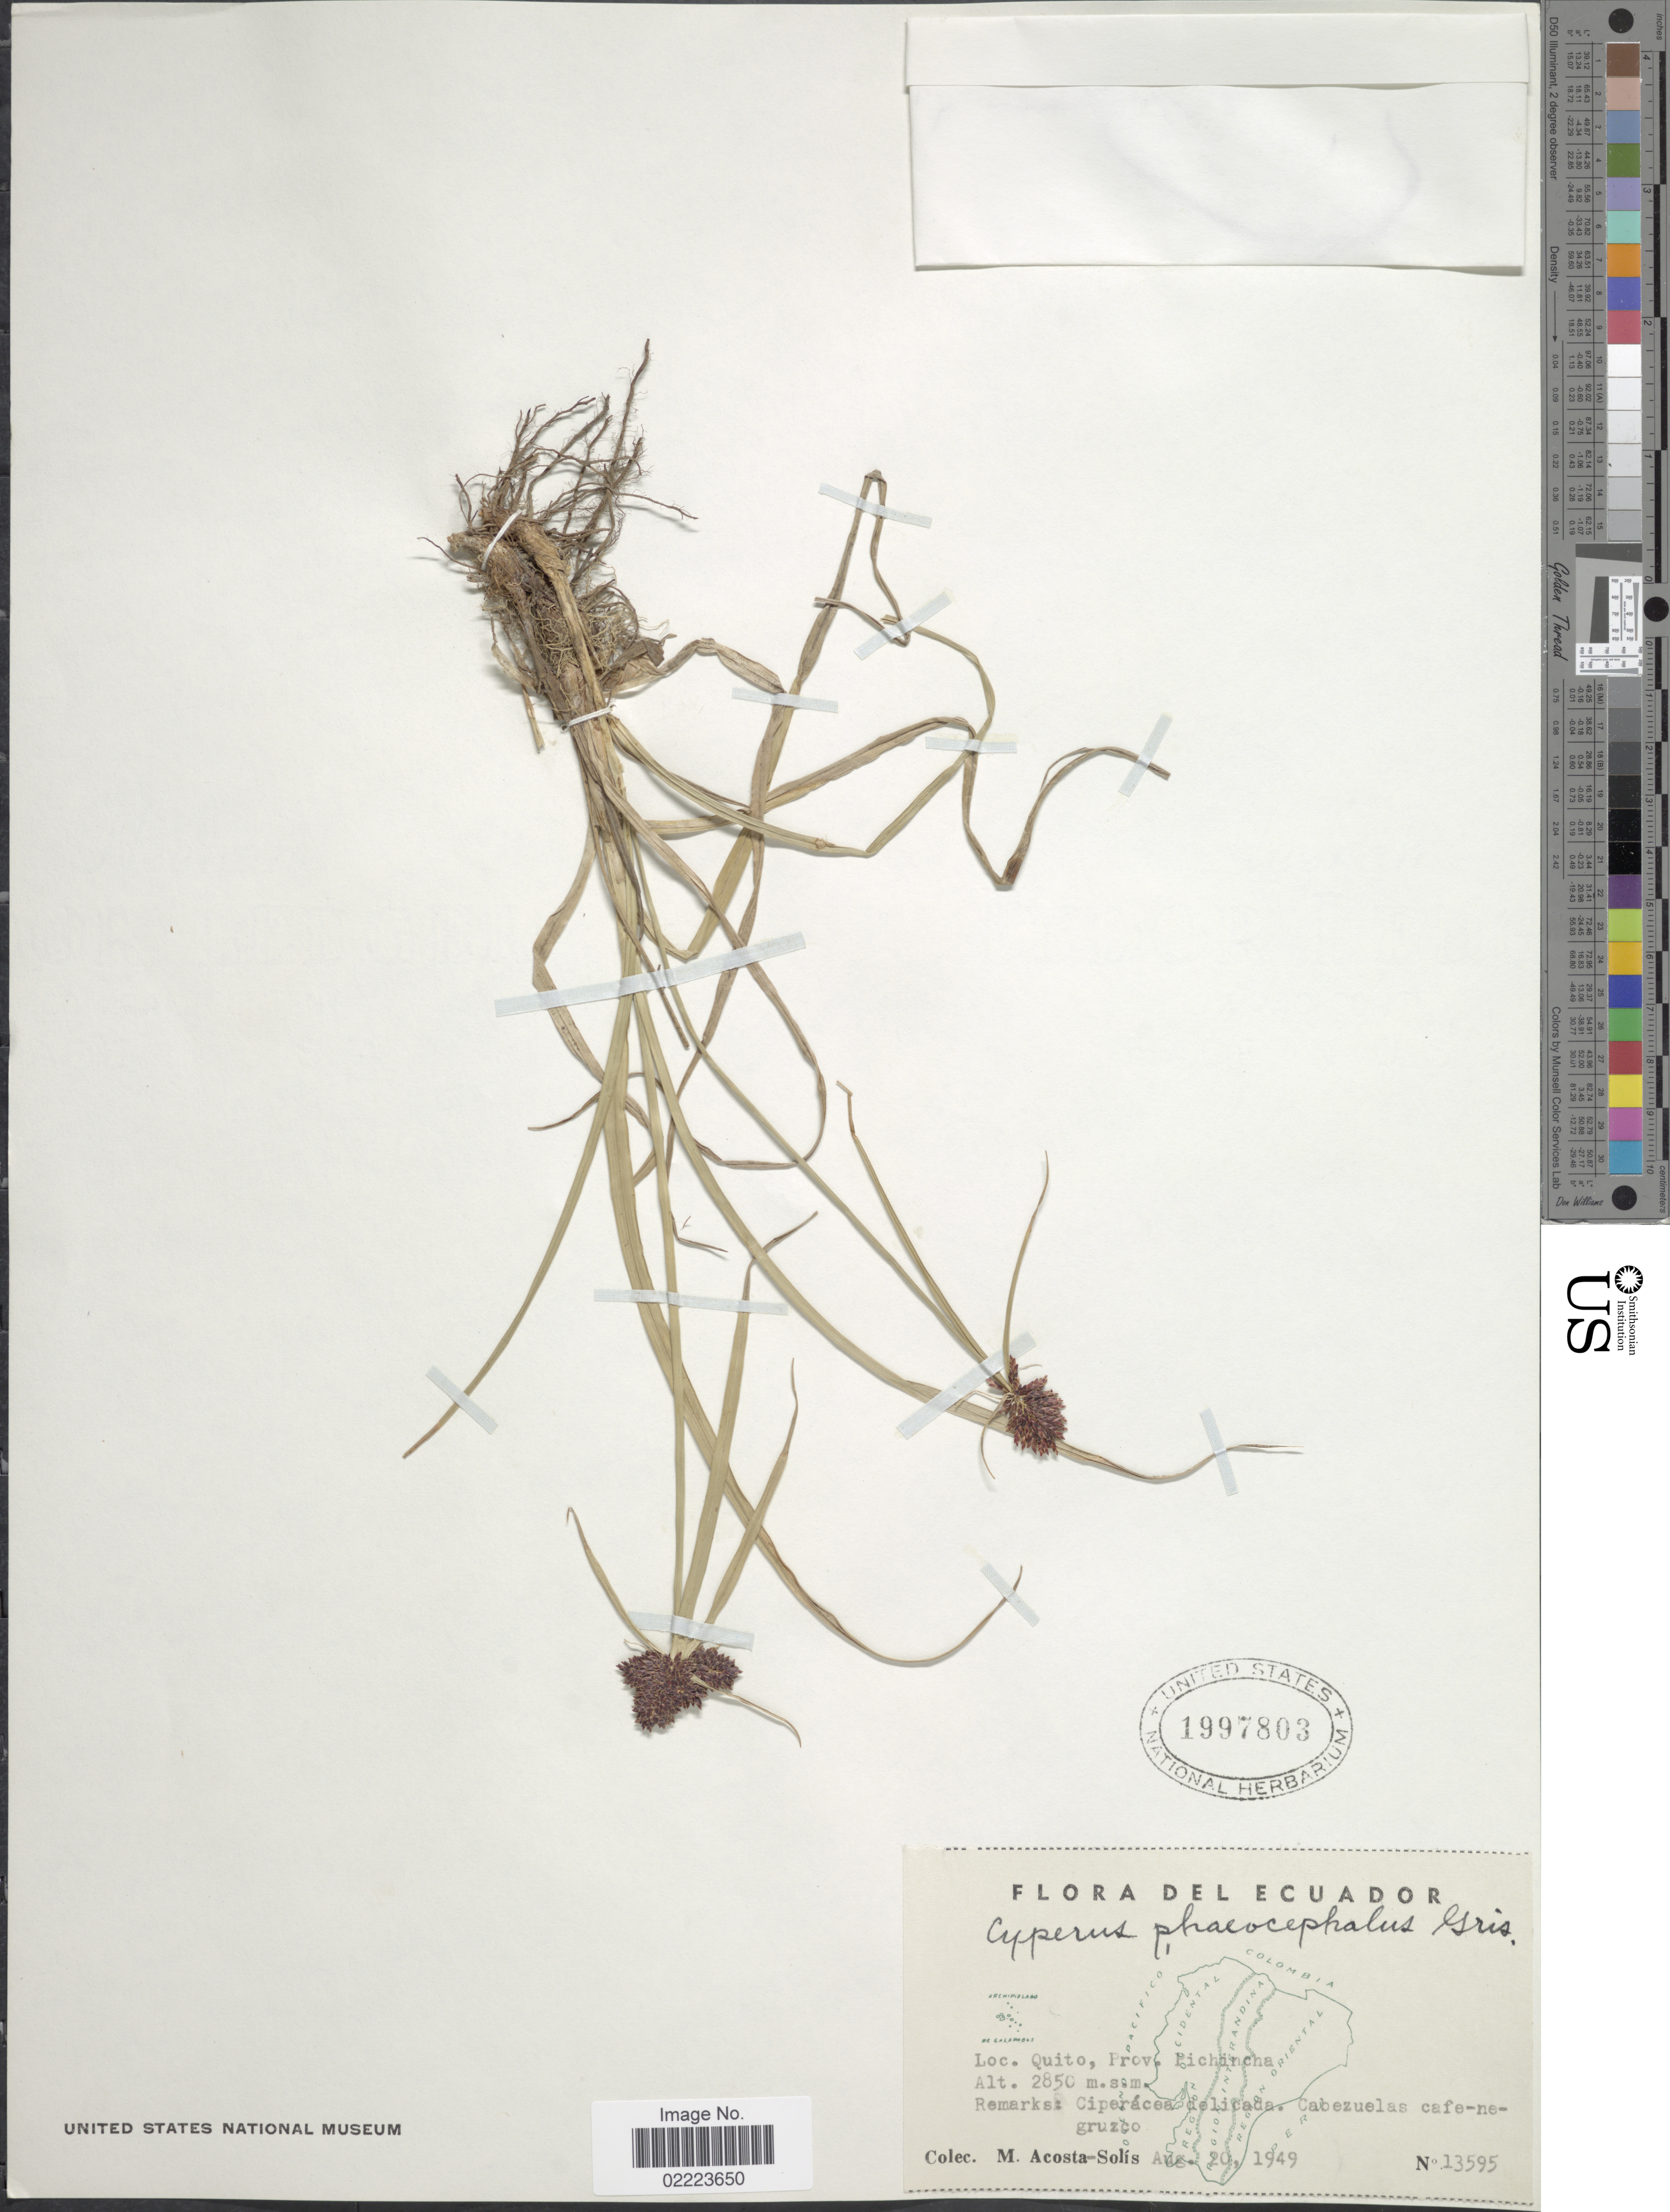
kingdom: Plantae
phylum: Tracheophyta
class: Liliopsida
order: Poales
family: Cyperaceae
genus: Cyperus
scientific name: Cyperus manimae var. manimae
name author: Kunth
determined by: Strong, Mark T., (BOT), Smithsonian Institution - National Museum of Natural History (UNITED STATES)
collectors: M. Acosta Solis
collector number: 13595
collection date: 1949-08-20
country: Ecuador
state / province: Pichincha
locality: Quito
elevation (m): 2850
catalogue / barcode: US 1997803